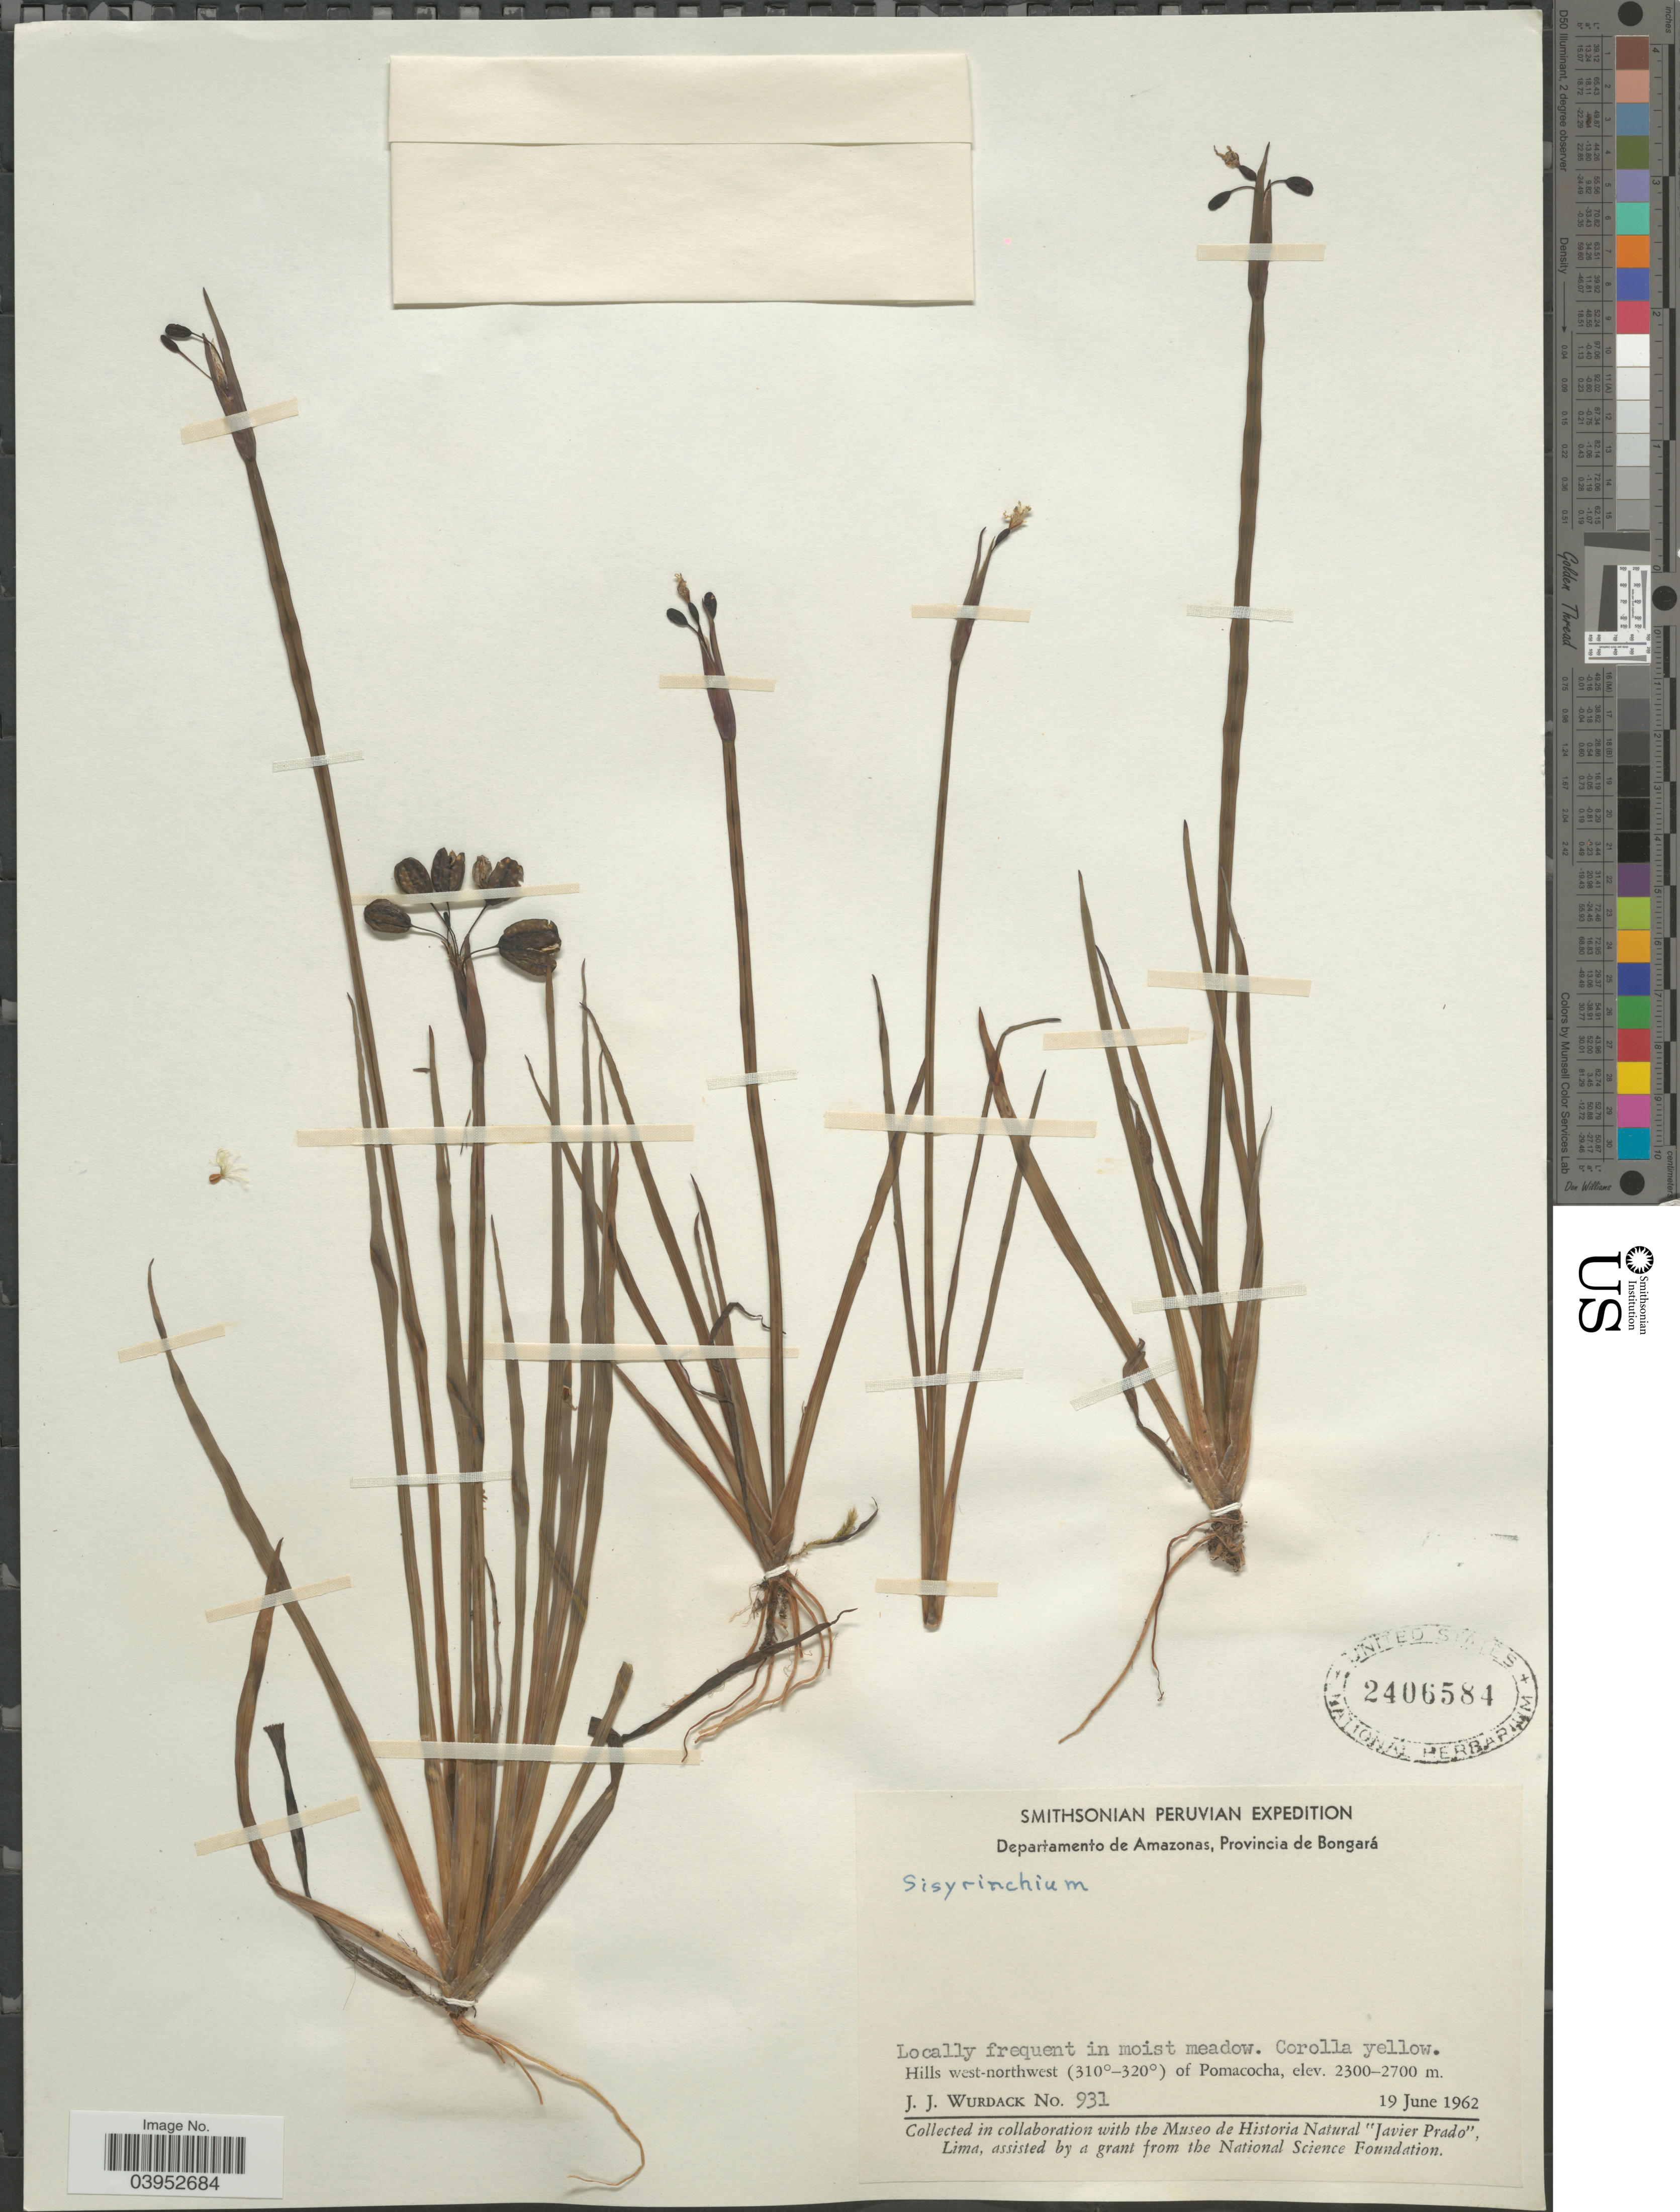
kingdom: Plantae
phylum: Tracheophyta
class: Liliopsida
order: Asparagales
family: Iridaceae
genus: Sisyrinchium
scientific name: Sisyrinchium sp.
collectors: J. J. Wurdack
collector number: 931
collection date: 1962-06-19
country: Peru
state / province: Amazonas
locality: Departamento de Amazonas, Provincia de Bongará. Hills west-northwest (310°-320°) of Pomacocha.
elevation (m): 2300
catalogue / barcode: US 2406584